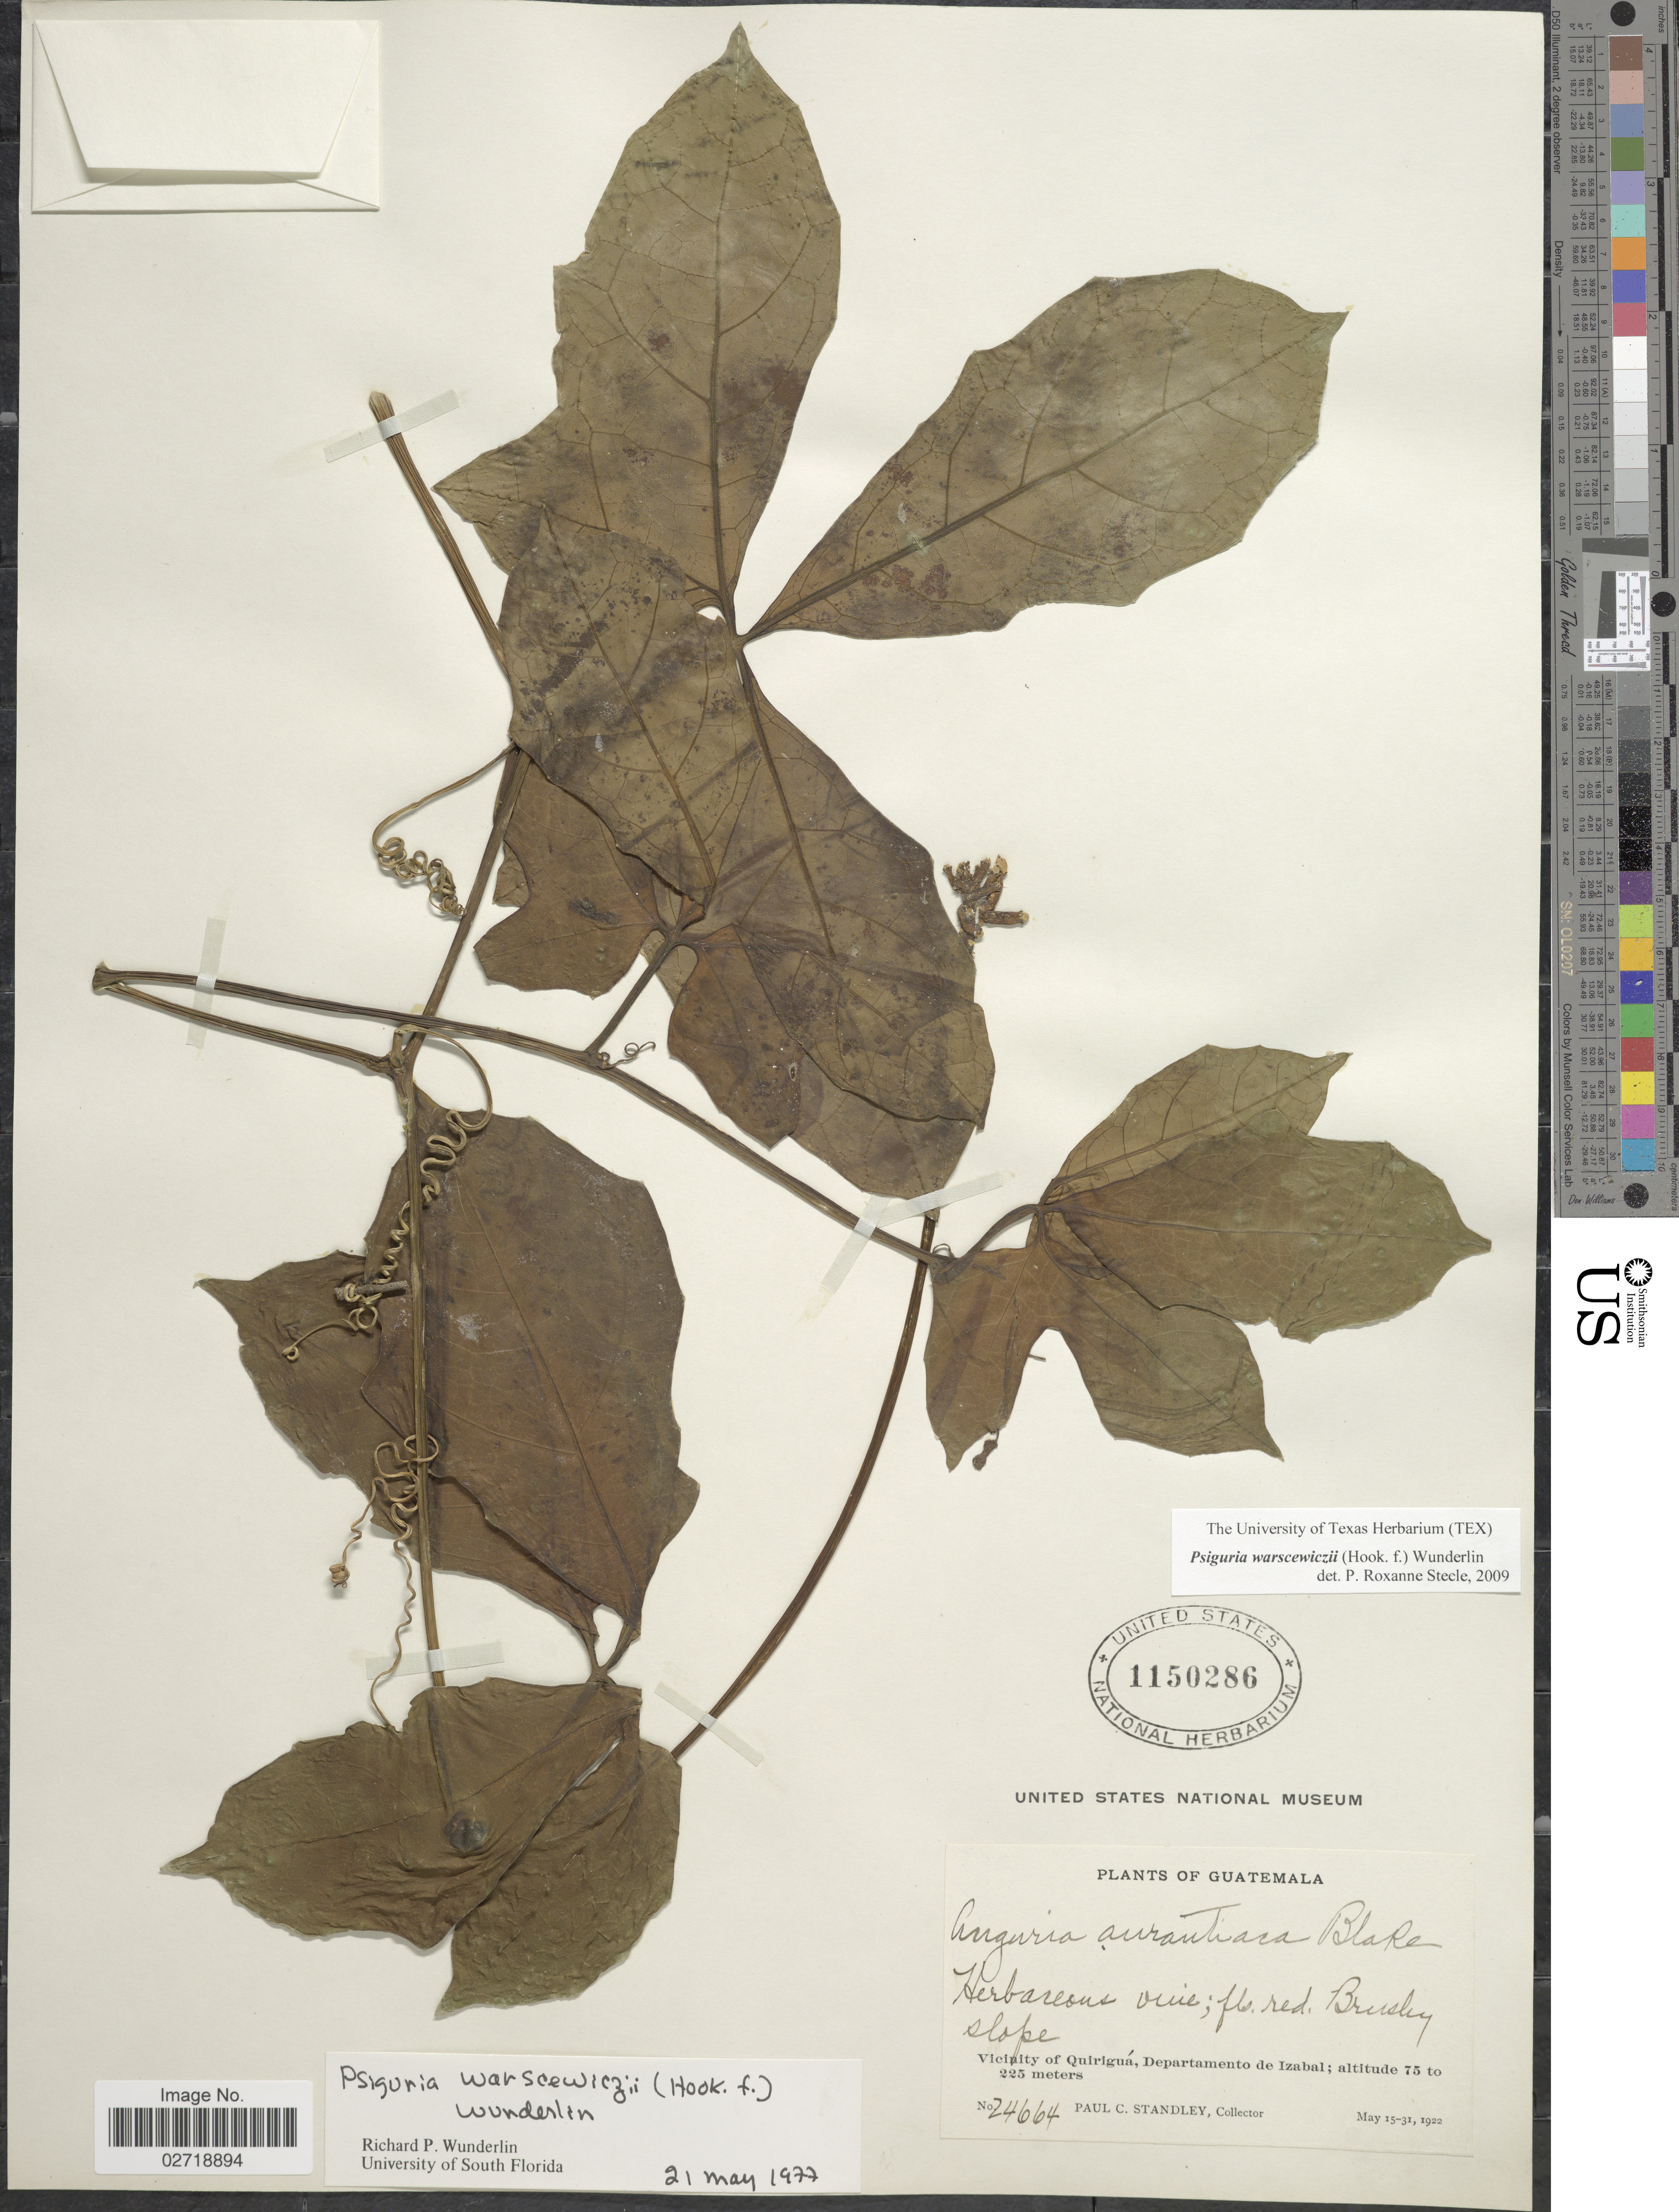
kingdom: Plantae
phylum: Tracheophyta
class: Magnoliopsida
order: Cucurbitales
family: Cucurbitaceae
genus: Psiguria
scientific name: Psiguria warscewiczii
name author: (Hook. f.) Wunderlin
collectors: P. C. Standley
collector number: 24664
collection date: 1922-05-15/1922-05-31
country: Guatemala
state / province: Izabal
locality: Vicinity of Quirigua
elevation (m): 75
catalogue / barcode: US 1150286